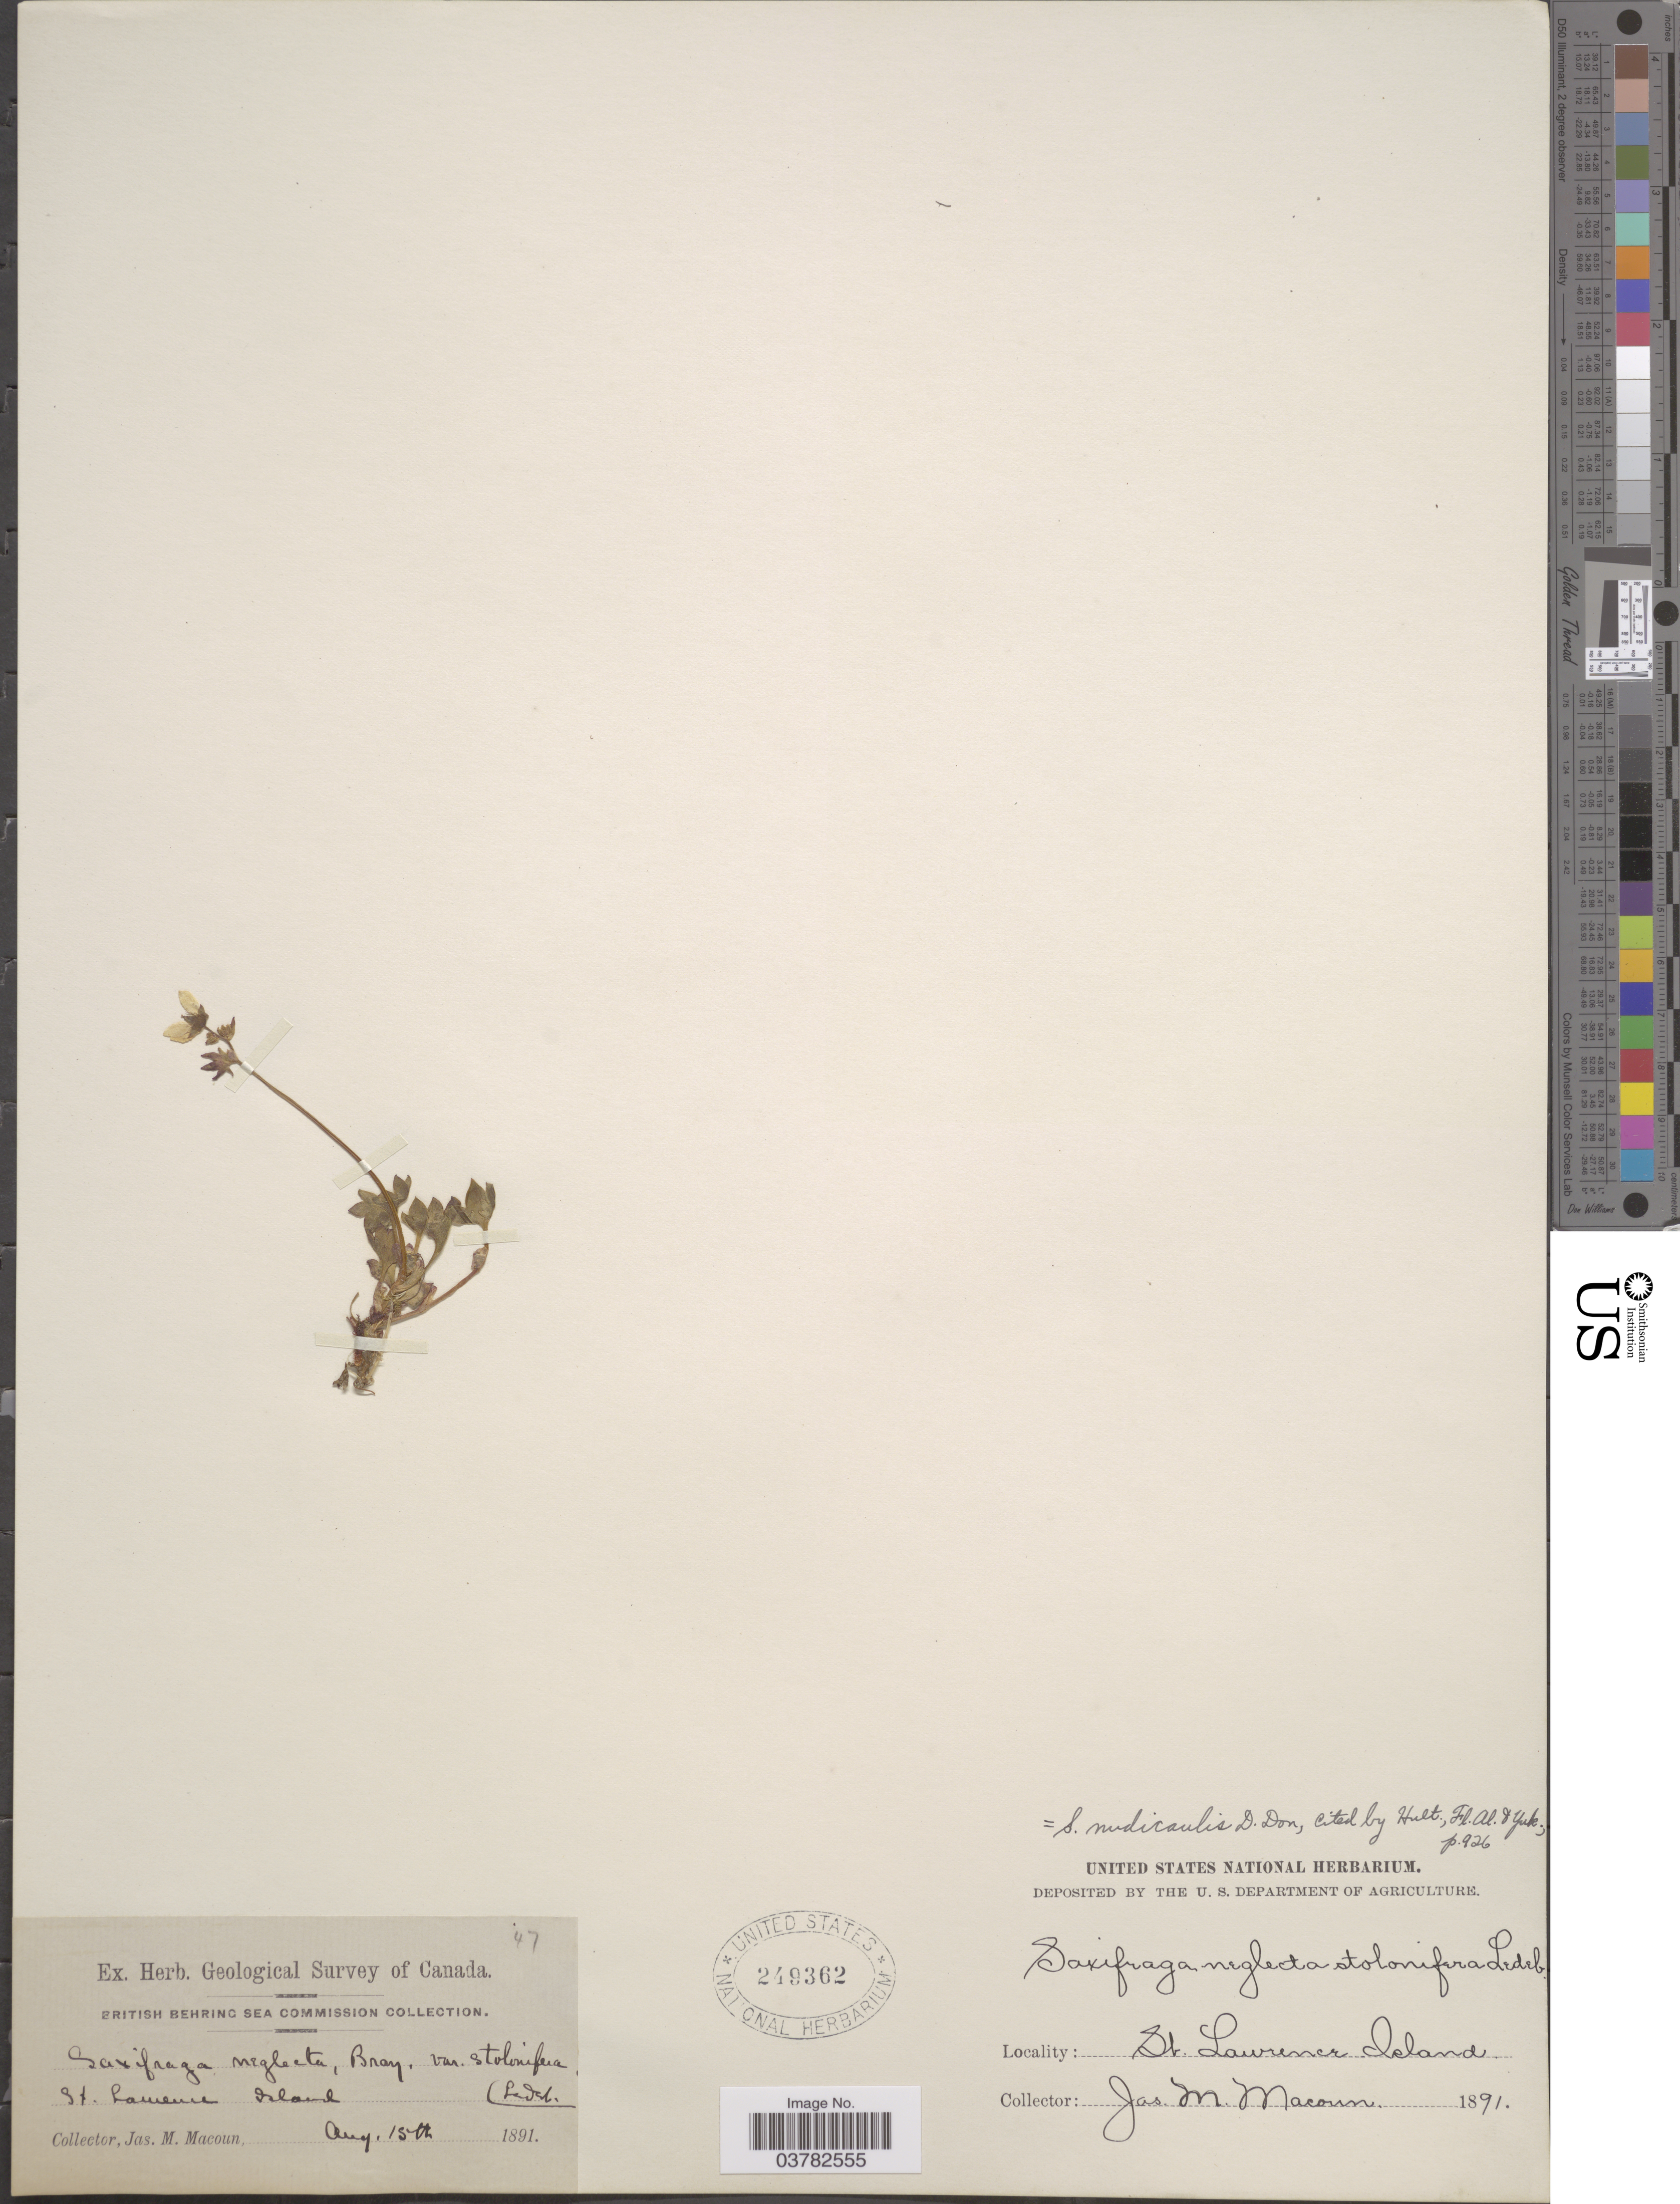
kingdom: Plantae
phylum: Tracheophyta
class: Magnoliopsida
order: Saxifragales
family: Saxifragaceae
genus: Saxifraga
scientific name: Saxifraga nudicaulis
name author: D. Don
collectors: J. M. Macoun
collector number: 47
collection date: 1891-08-15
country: United States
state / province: Alaska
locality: Geological Survey of Canada. St. Lawrence Island.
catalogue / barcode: US 249362